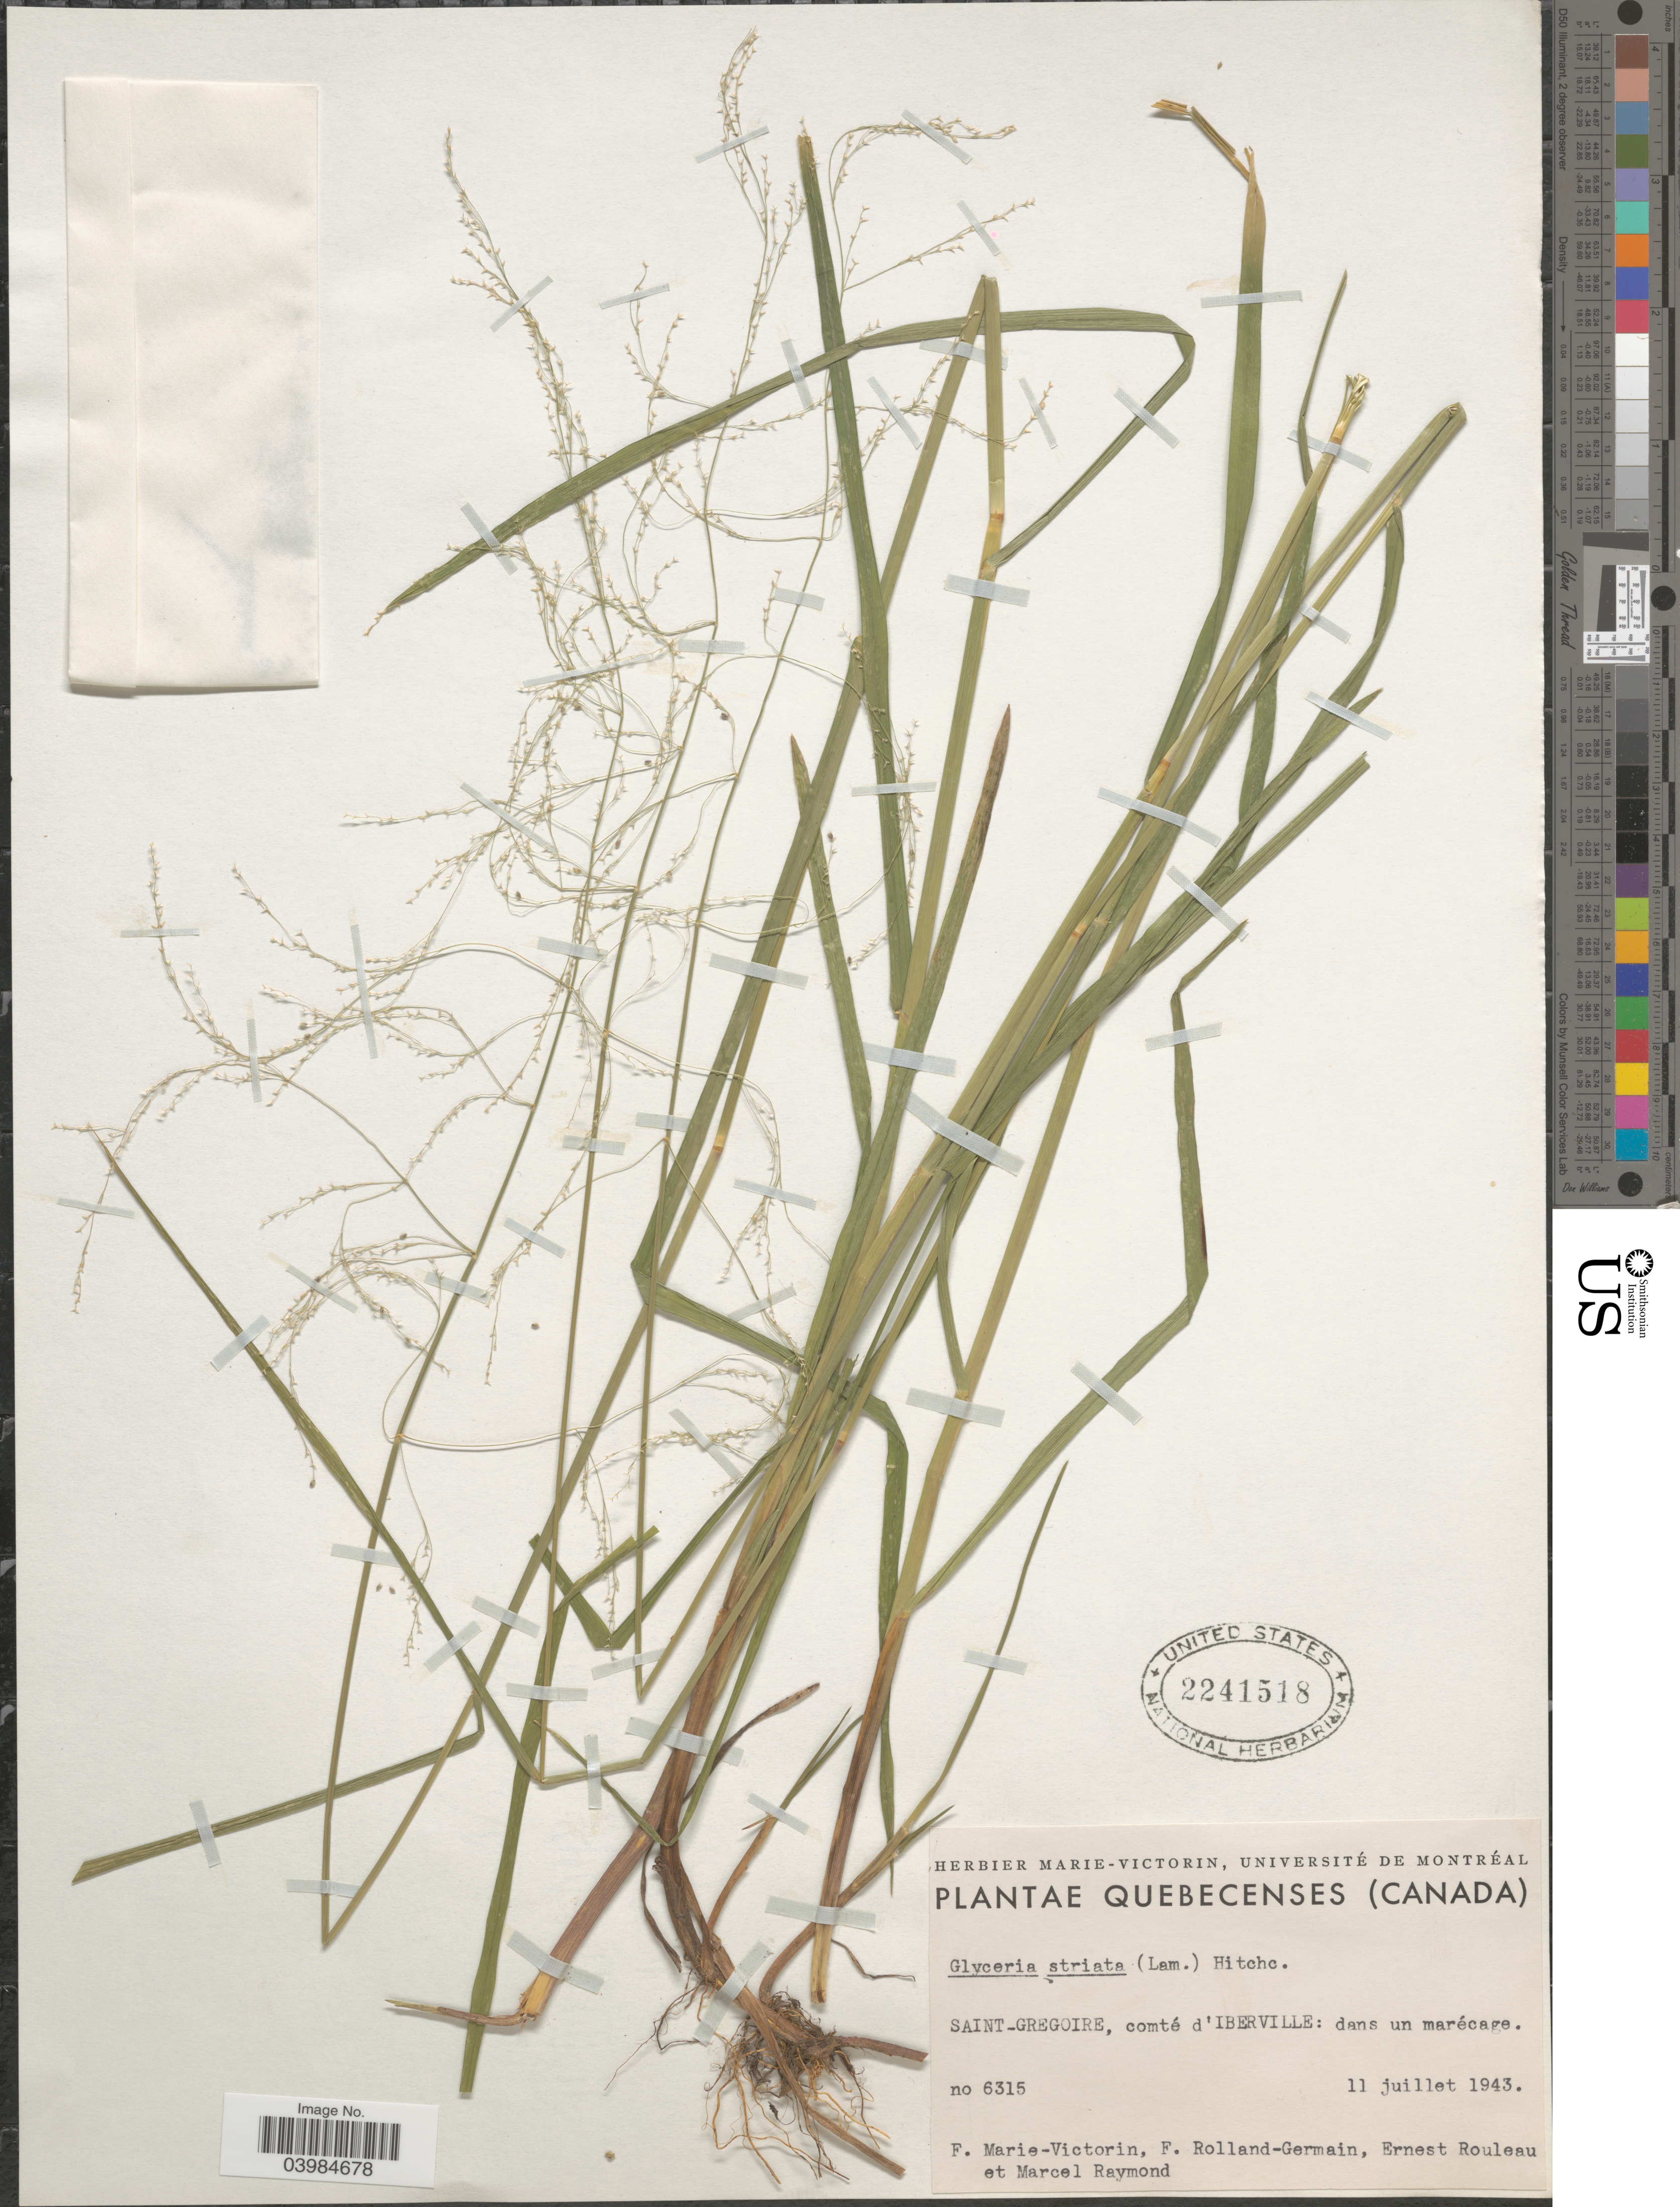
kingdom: Plantae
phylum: Tracheophyta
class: Liliopsida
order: Poales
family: Poaceae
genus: Glyceria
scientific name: Glyceria striata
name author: (Lam.) Hitchc.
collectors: F. Marie-Victorin, Rolland-Germain, J. Rouleau & M. Raymond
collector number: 6315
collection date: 1943-07-11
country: Canada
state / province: Quebec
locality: Saint-gregoire, comté d'Iberville.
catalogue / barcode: US 2241518